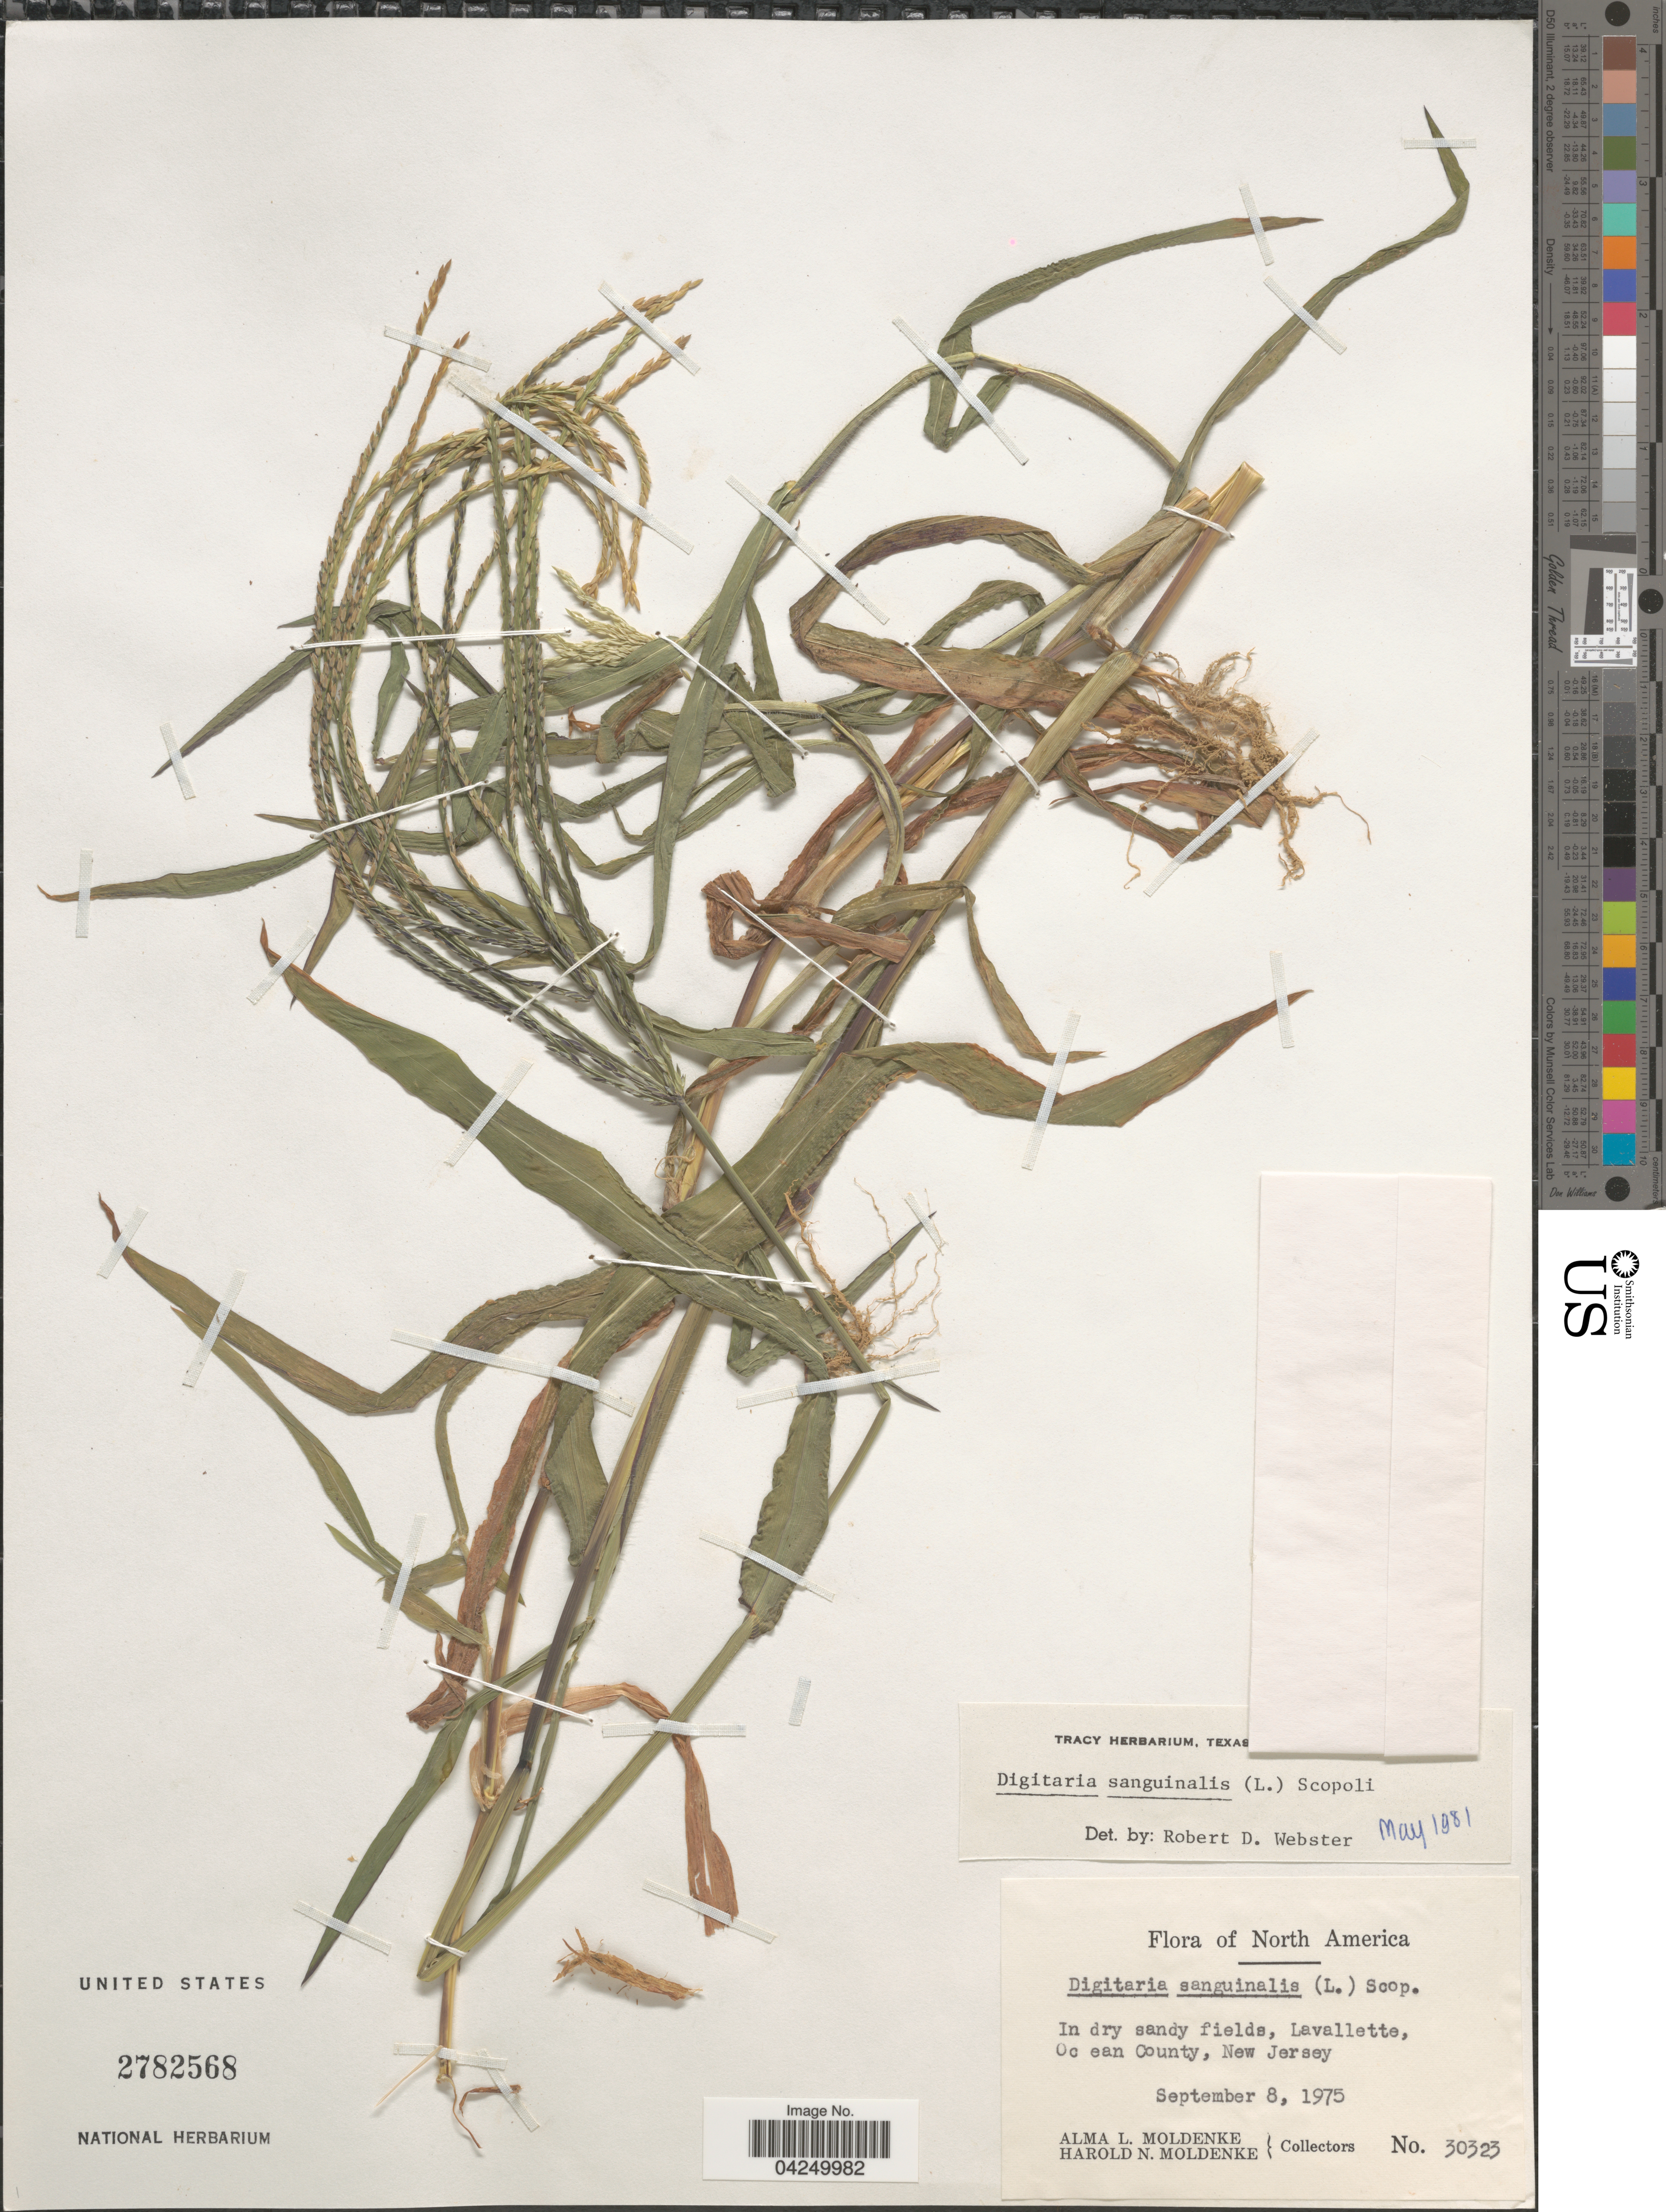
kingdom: Plantae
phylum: Tracheophyta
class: Liliopsida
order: Poales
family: Poaceae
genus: Digitaria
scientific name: Digitaria sanguinalis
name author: (L.) Scop.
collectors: A. L. Moldenke & H. N. Moldenke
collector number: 30323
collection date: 1975-09-08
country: United States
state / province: New Jersey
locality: In dry sandy fields, Lavallette, Ocean County.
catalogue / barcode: US 2782568